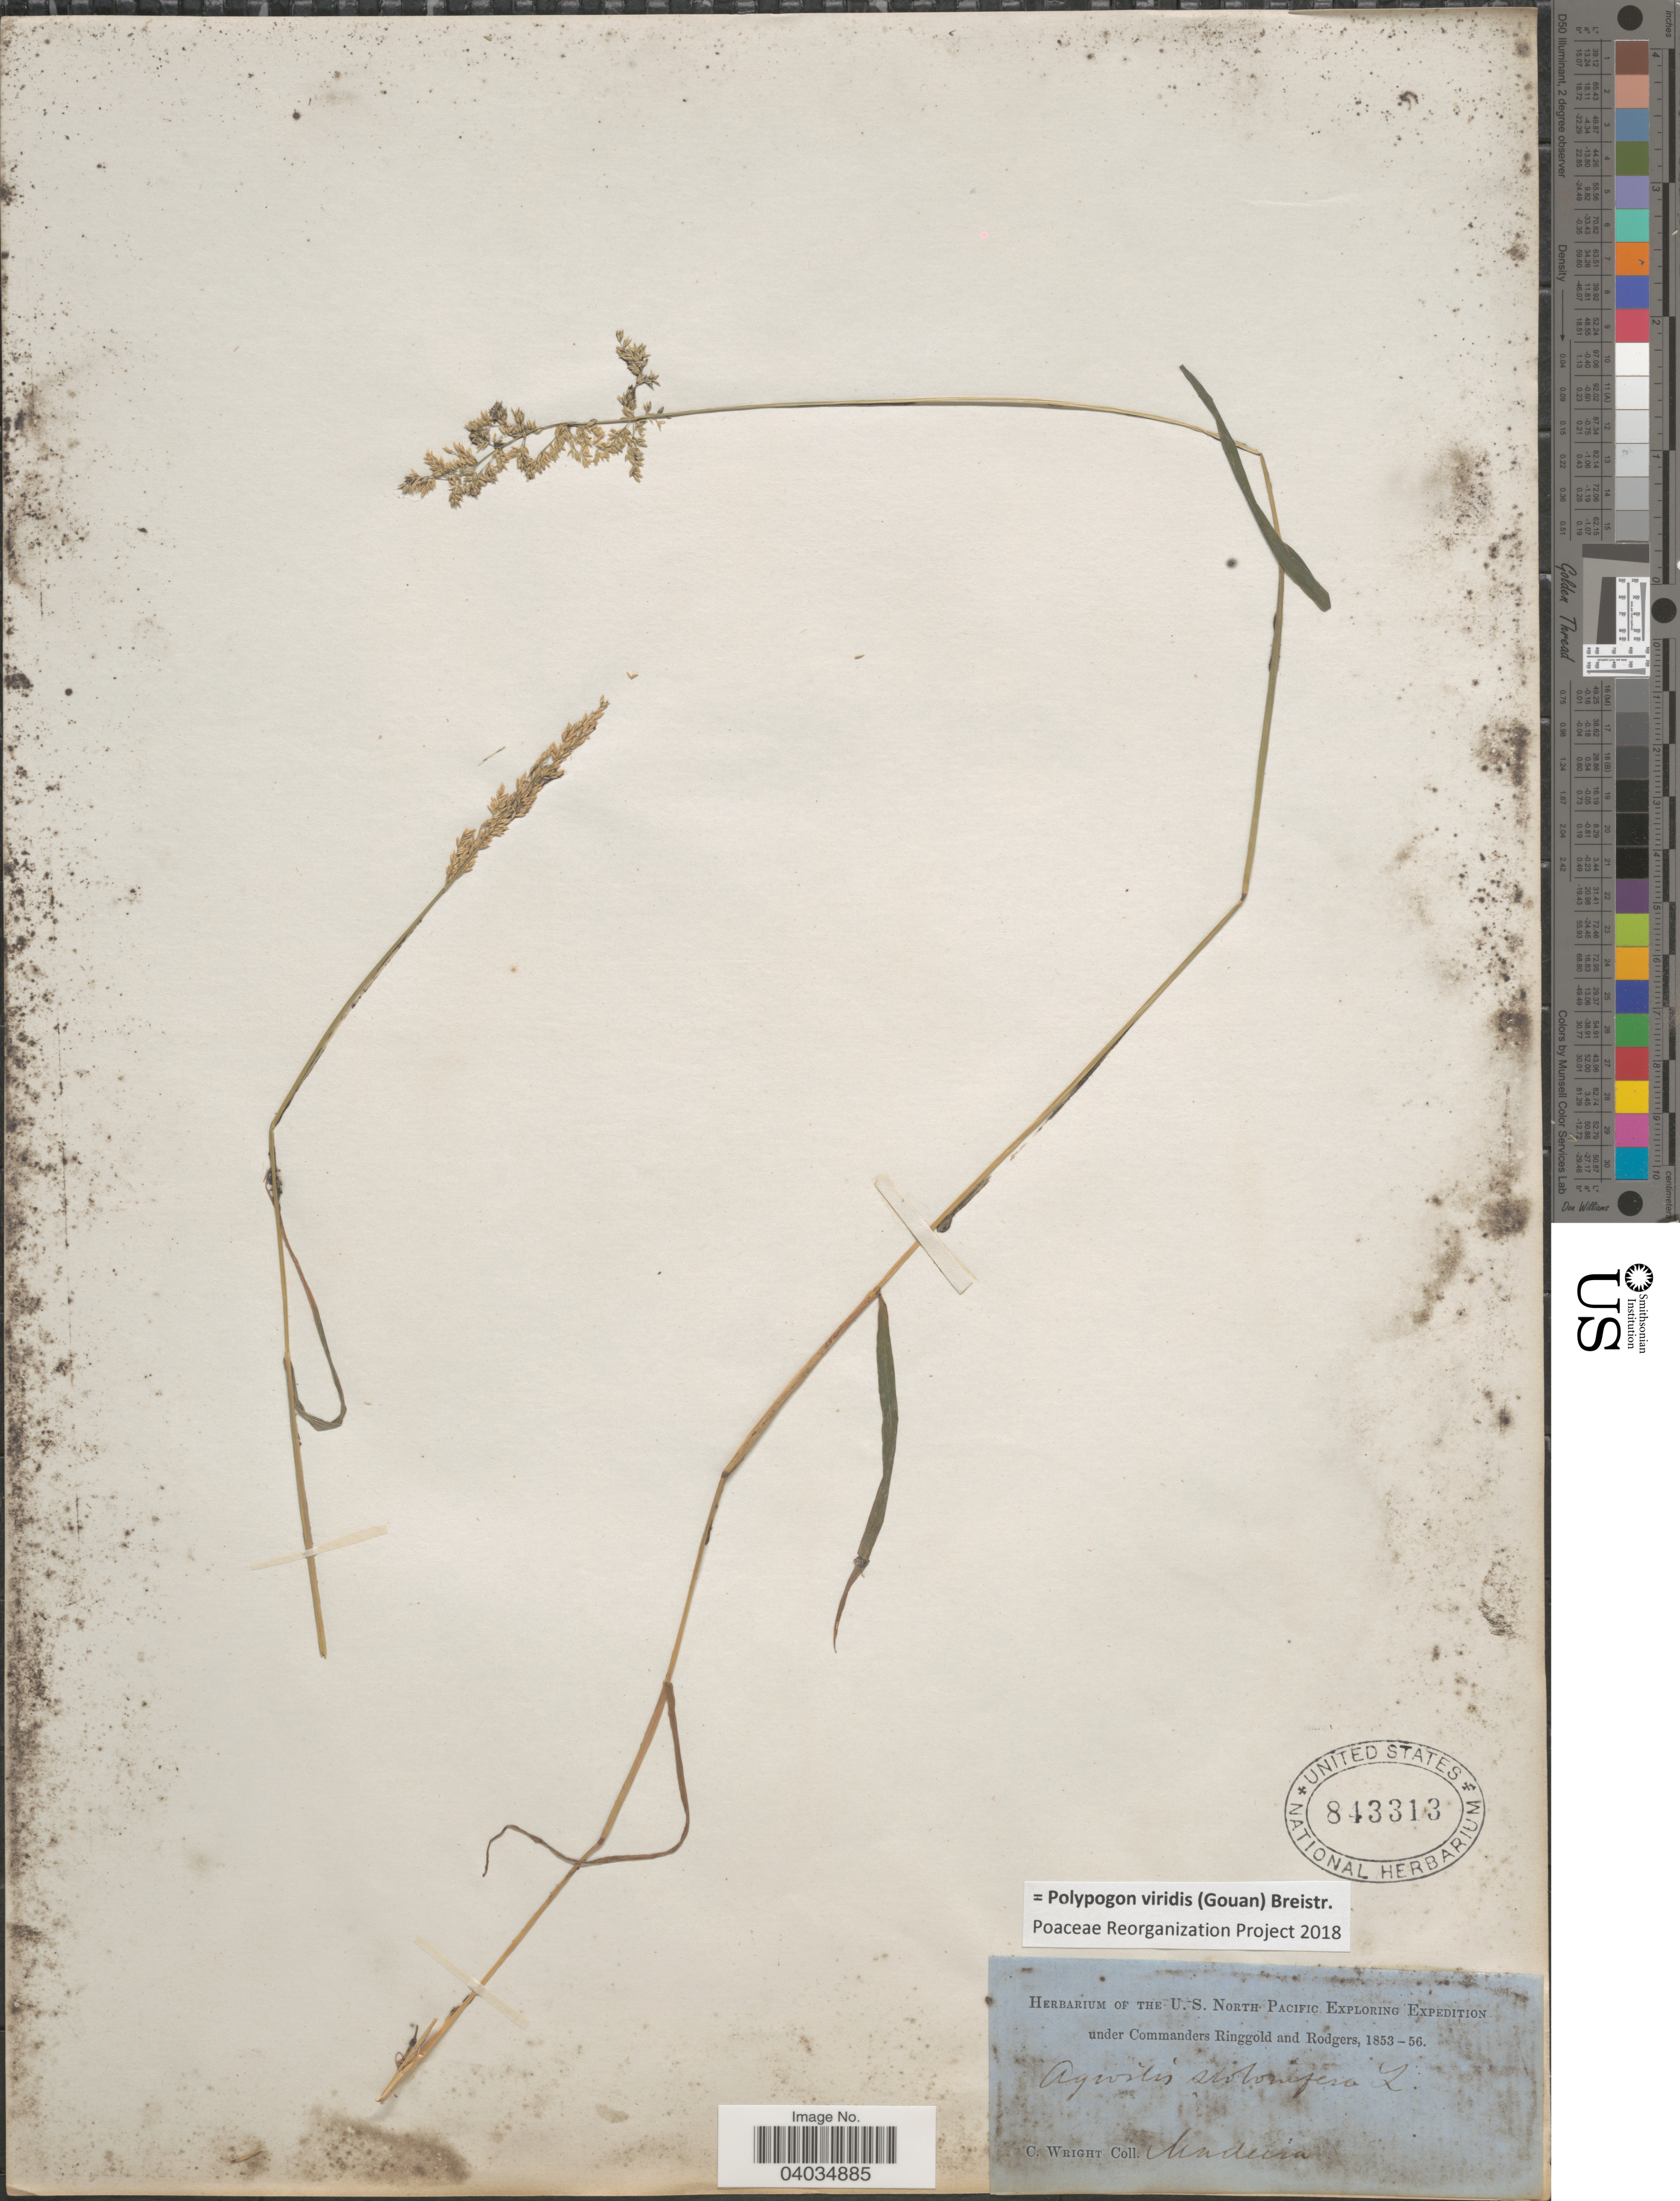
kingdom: Plantae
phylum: Tracheophyta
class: Liliopsida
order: Poales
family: Poaceae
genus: Polypogon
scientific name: Polypogon viridis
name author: (Gouan) Breistroffer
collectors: C. Wright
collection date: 1853/1856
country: Portugal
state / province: Madeira (Aut. Reg.)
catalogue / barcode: US 843313